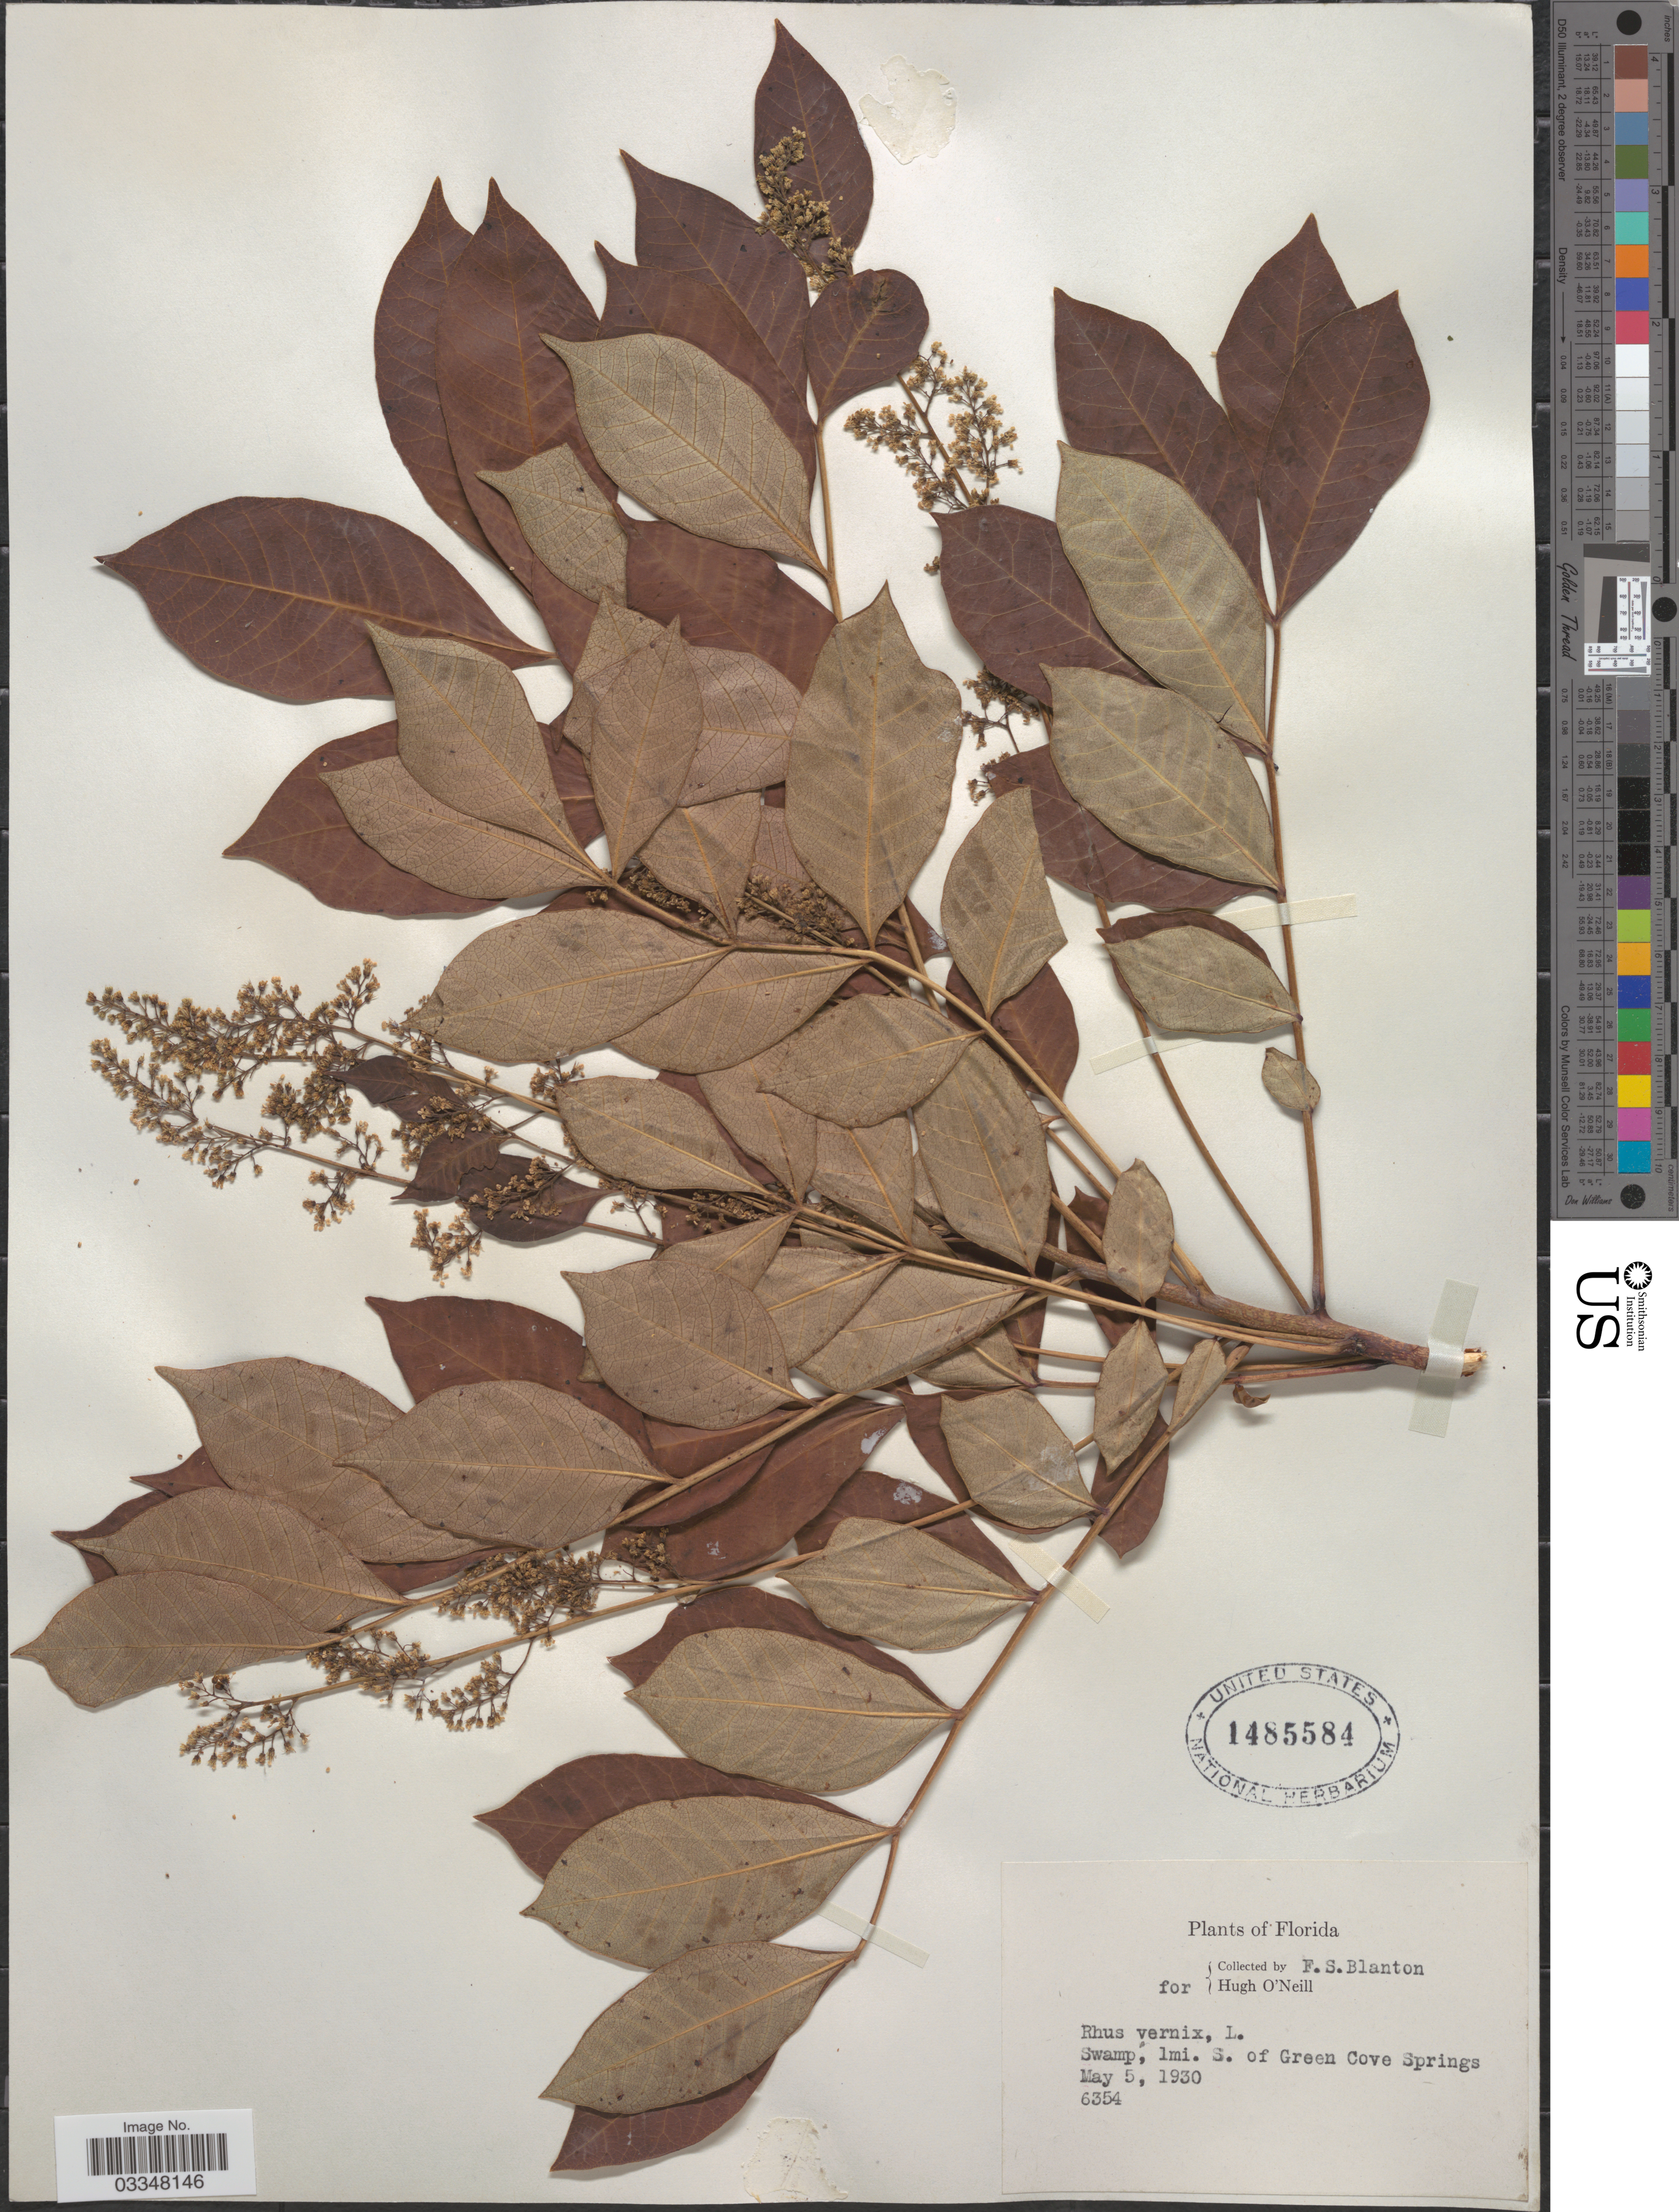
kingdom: Plantae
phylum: Tracheophyta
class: Magnoliopsida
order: Sapindales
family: Anacardiaceae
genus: Toxicodendron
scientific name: Toxicodendron vernix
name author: (L.) Kuntze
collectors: F. S. Blanton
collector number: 6354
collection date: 1930-05-05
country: United States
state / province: Florida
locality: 1 mi. S. of Green Cove Springs.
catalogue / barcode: US 1485584